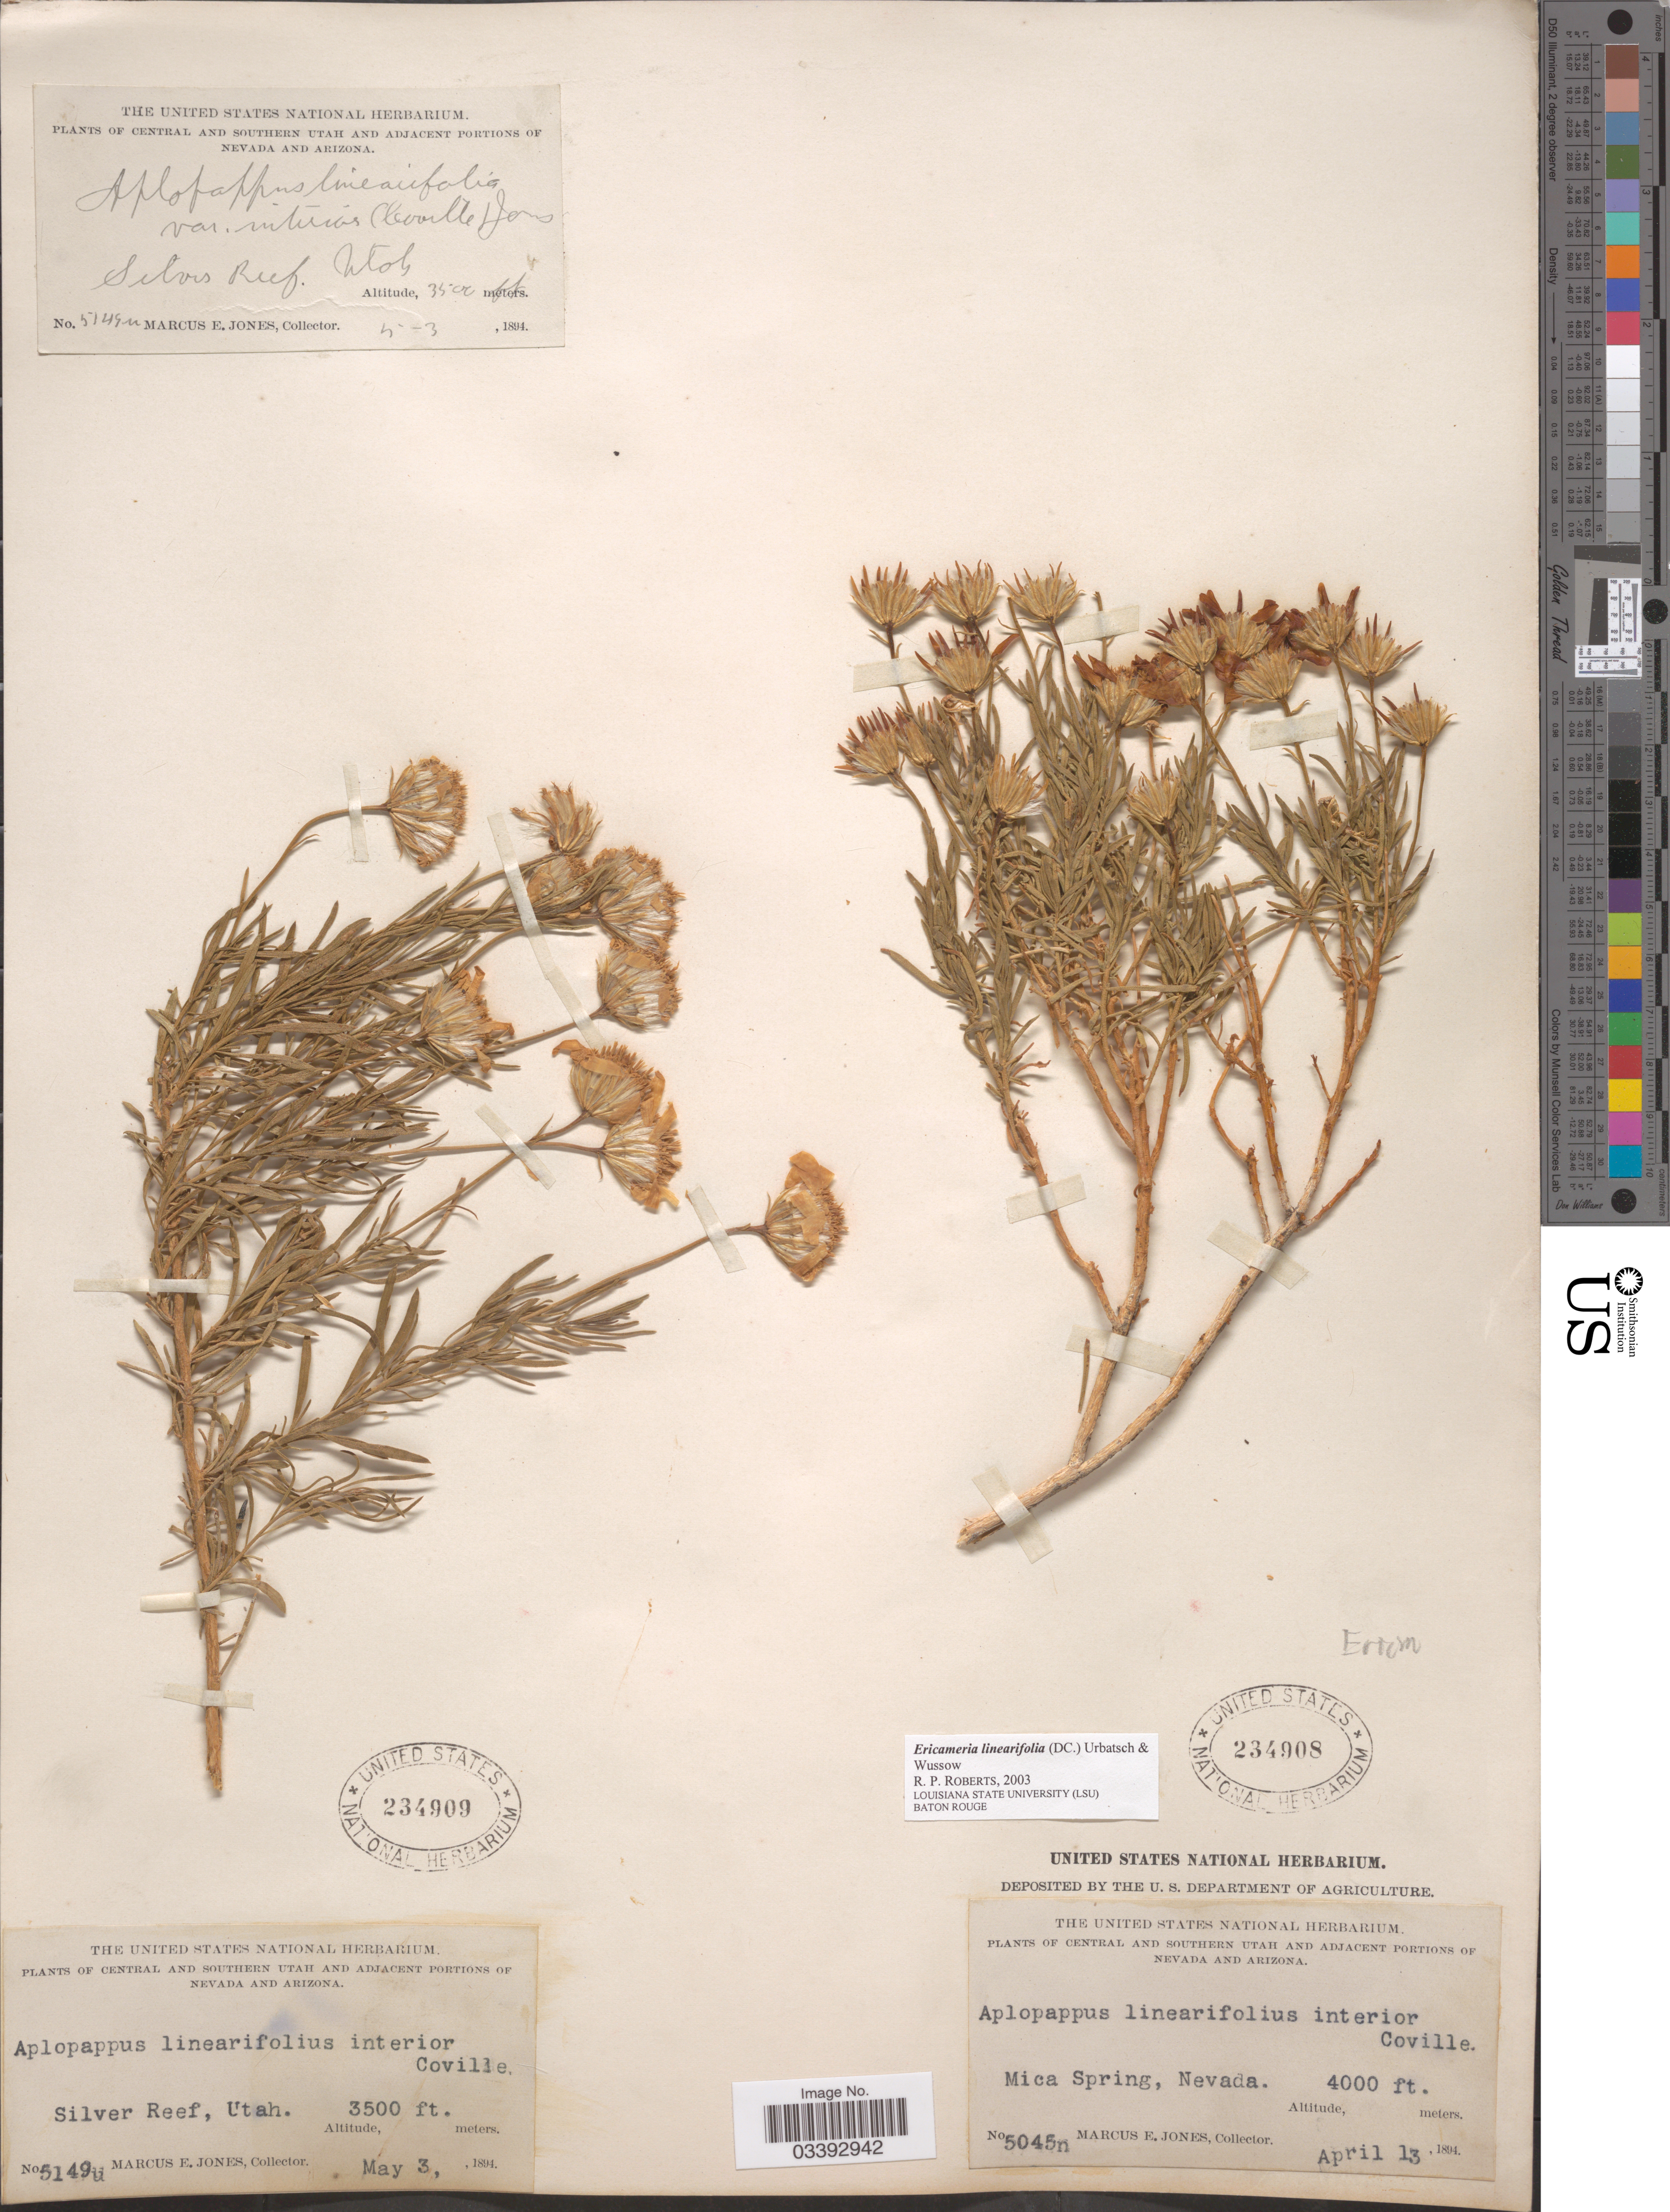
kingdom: Plantae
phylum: Tracheophyta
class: Magnoliopsida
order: Asterales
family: Asteraceae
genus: Ericameria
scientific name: Ericameria linearifolia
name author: (DC.) Urbatsch & Wussow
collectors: M. E. Jones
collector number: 5045n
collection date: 1894-04-13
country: United States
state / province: Nevada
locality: Adjacent portions of Nevada, Mica Spring.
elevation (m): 1219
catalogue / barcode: US 234908